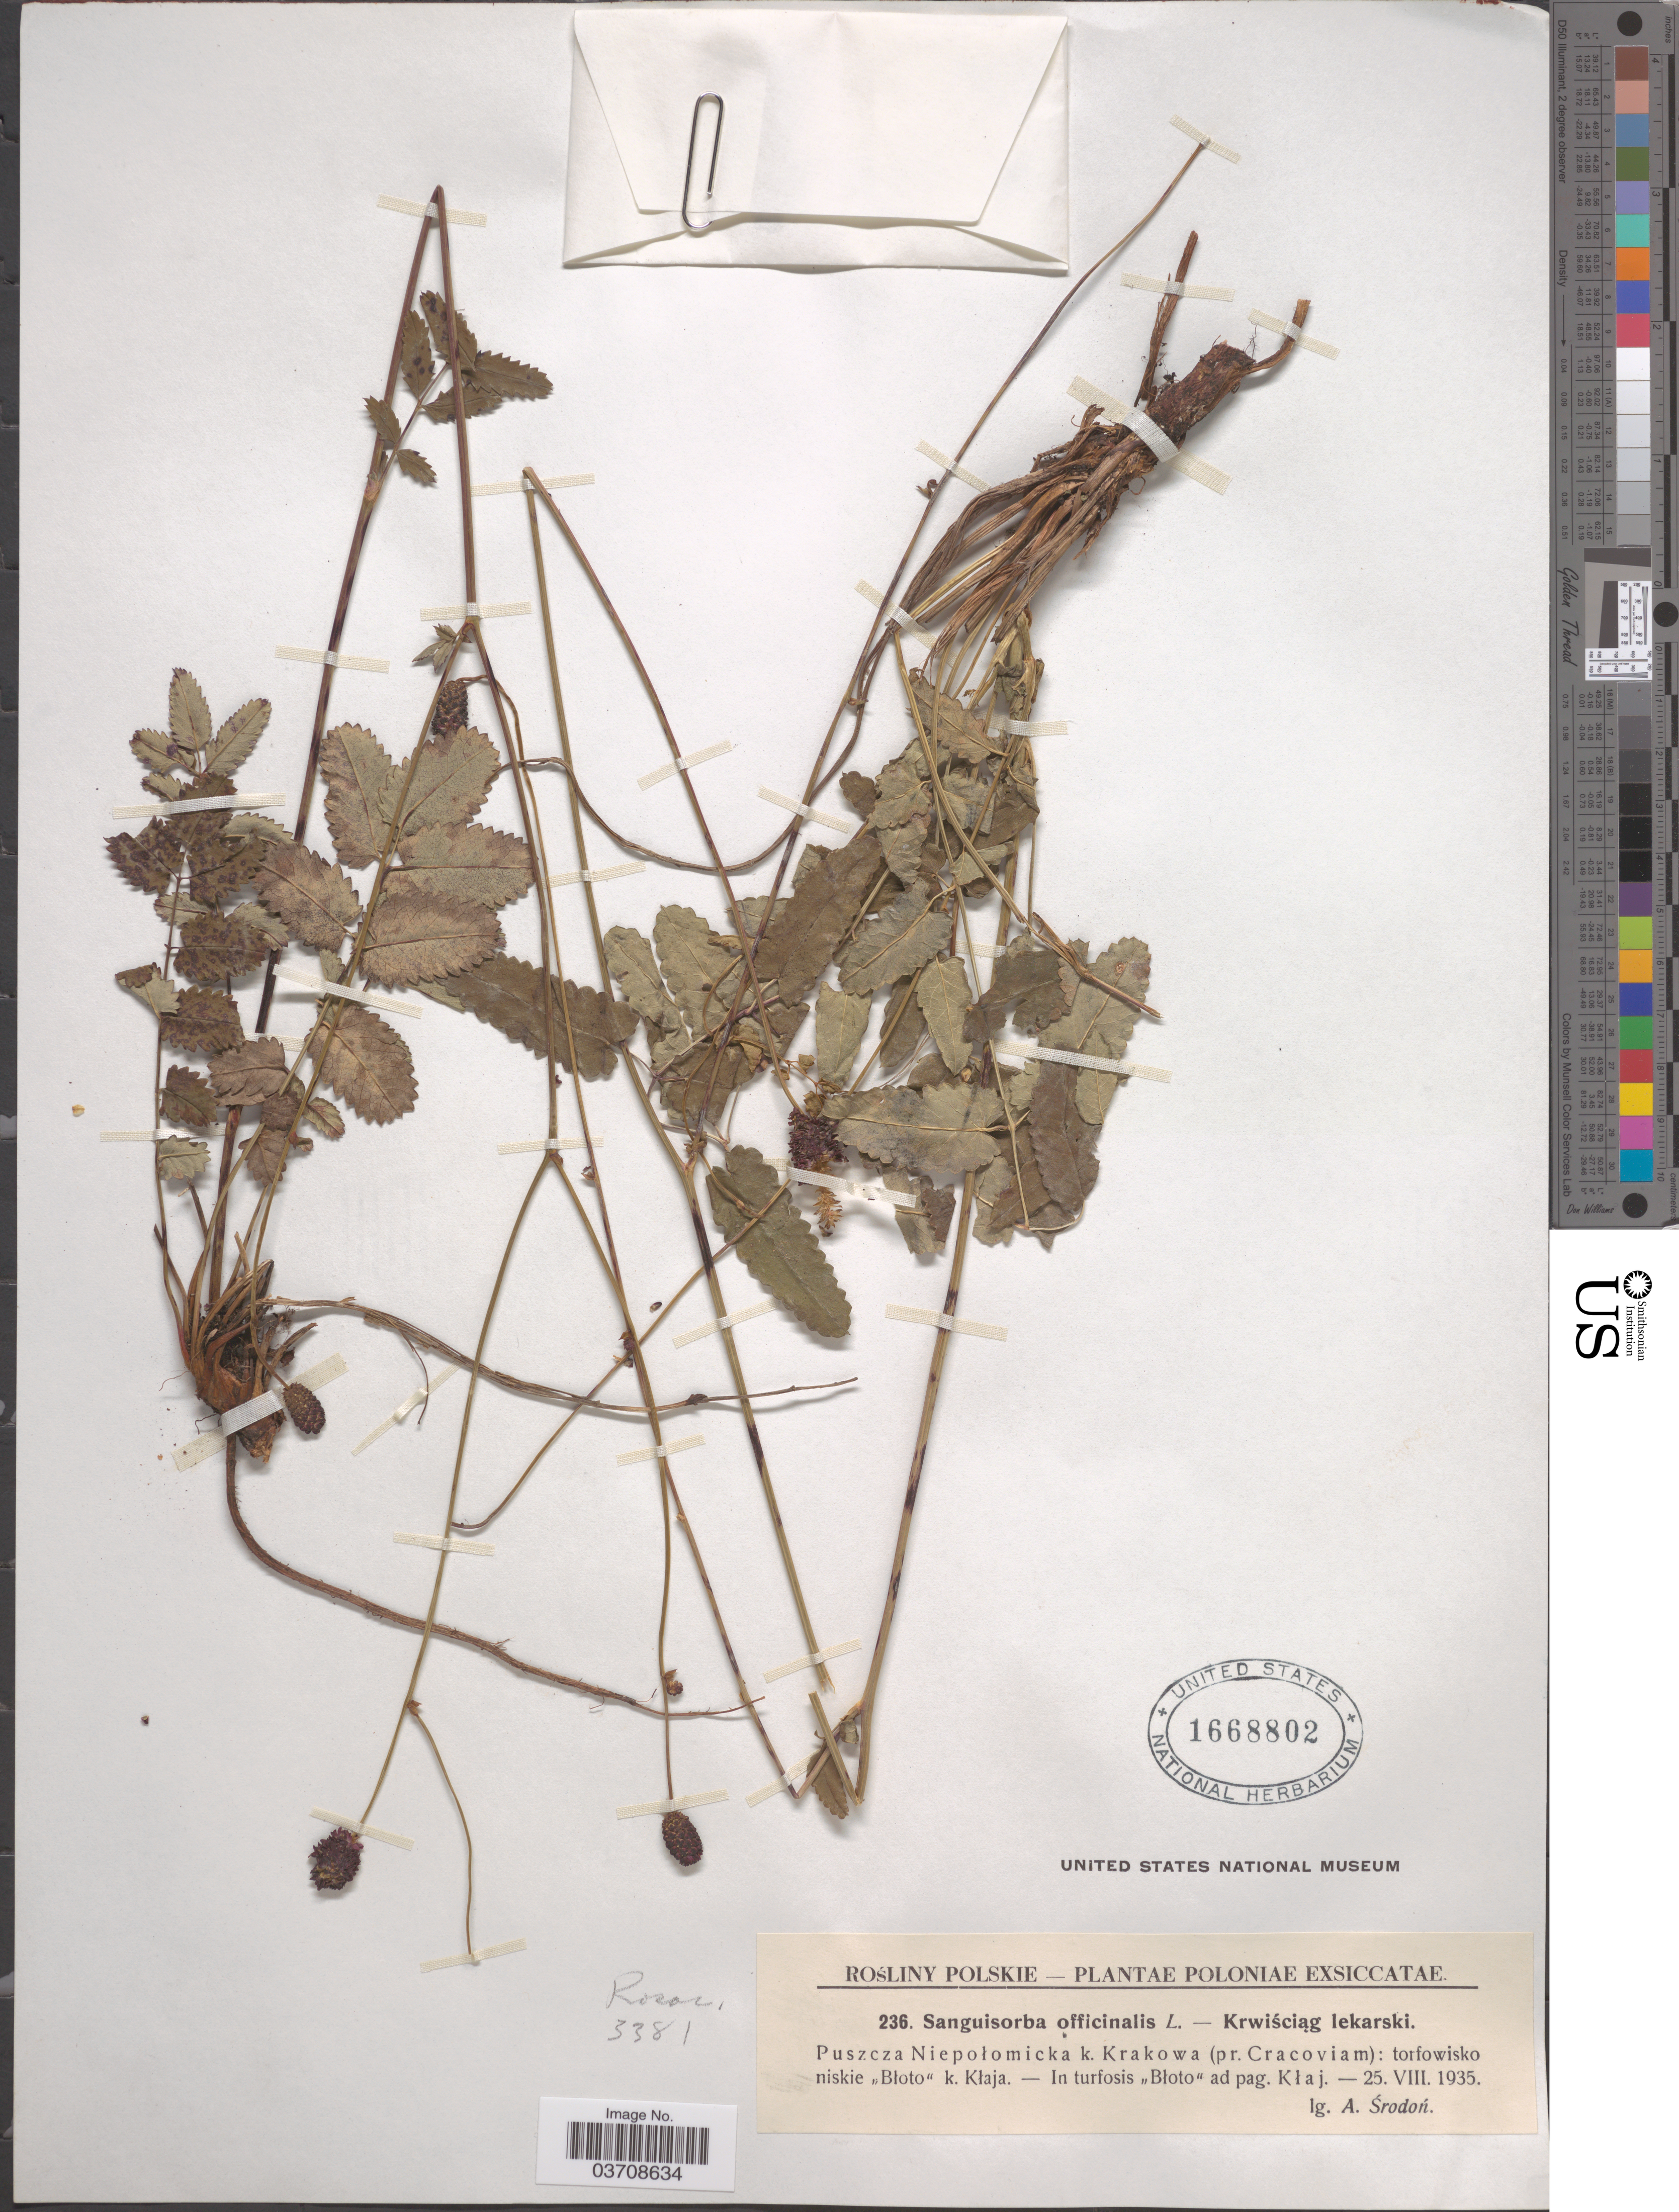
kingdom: Plantae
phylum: Tracheophyta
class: Magnoliopsida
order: Rosales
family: Rosaceae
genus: Sanguisorba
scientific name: Sanguisorba officinalis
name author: L.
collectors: A. Srodon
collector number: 236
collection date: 1935-08-25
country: Poland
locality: Poloniæ. Puszcza Niepolomicka k. Krakowa (pr. Cracoviam): torfowisko niskie "Bloto" k. Klaja. In turfosis "Bloto" ad pag. Klaj.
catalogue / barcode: US 1668802